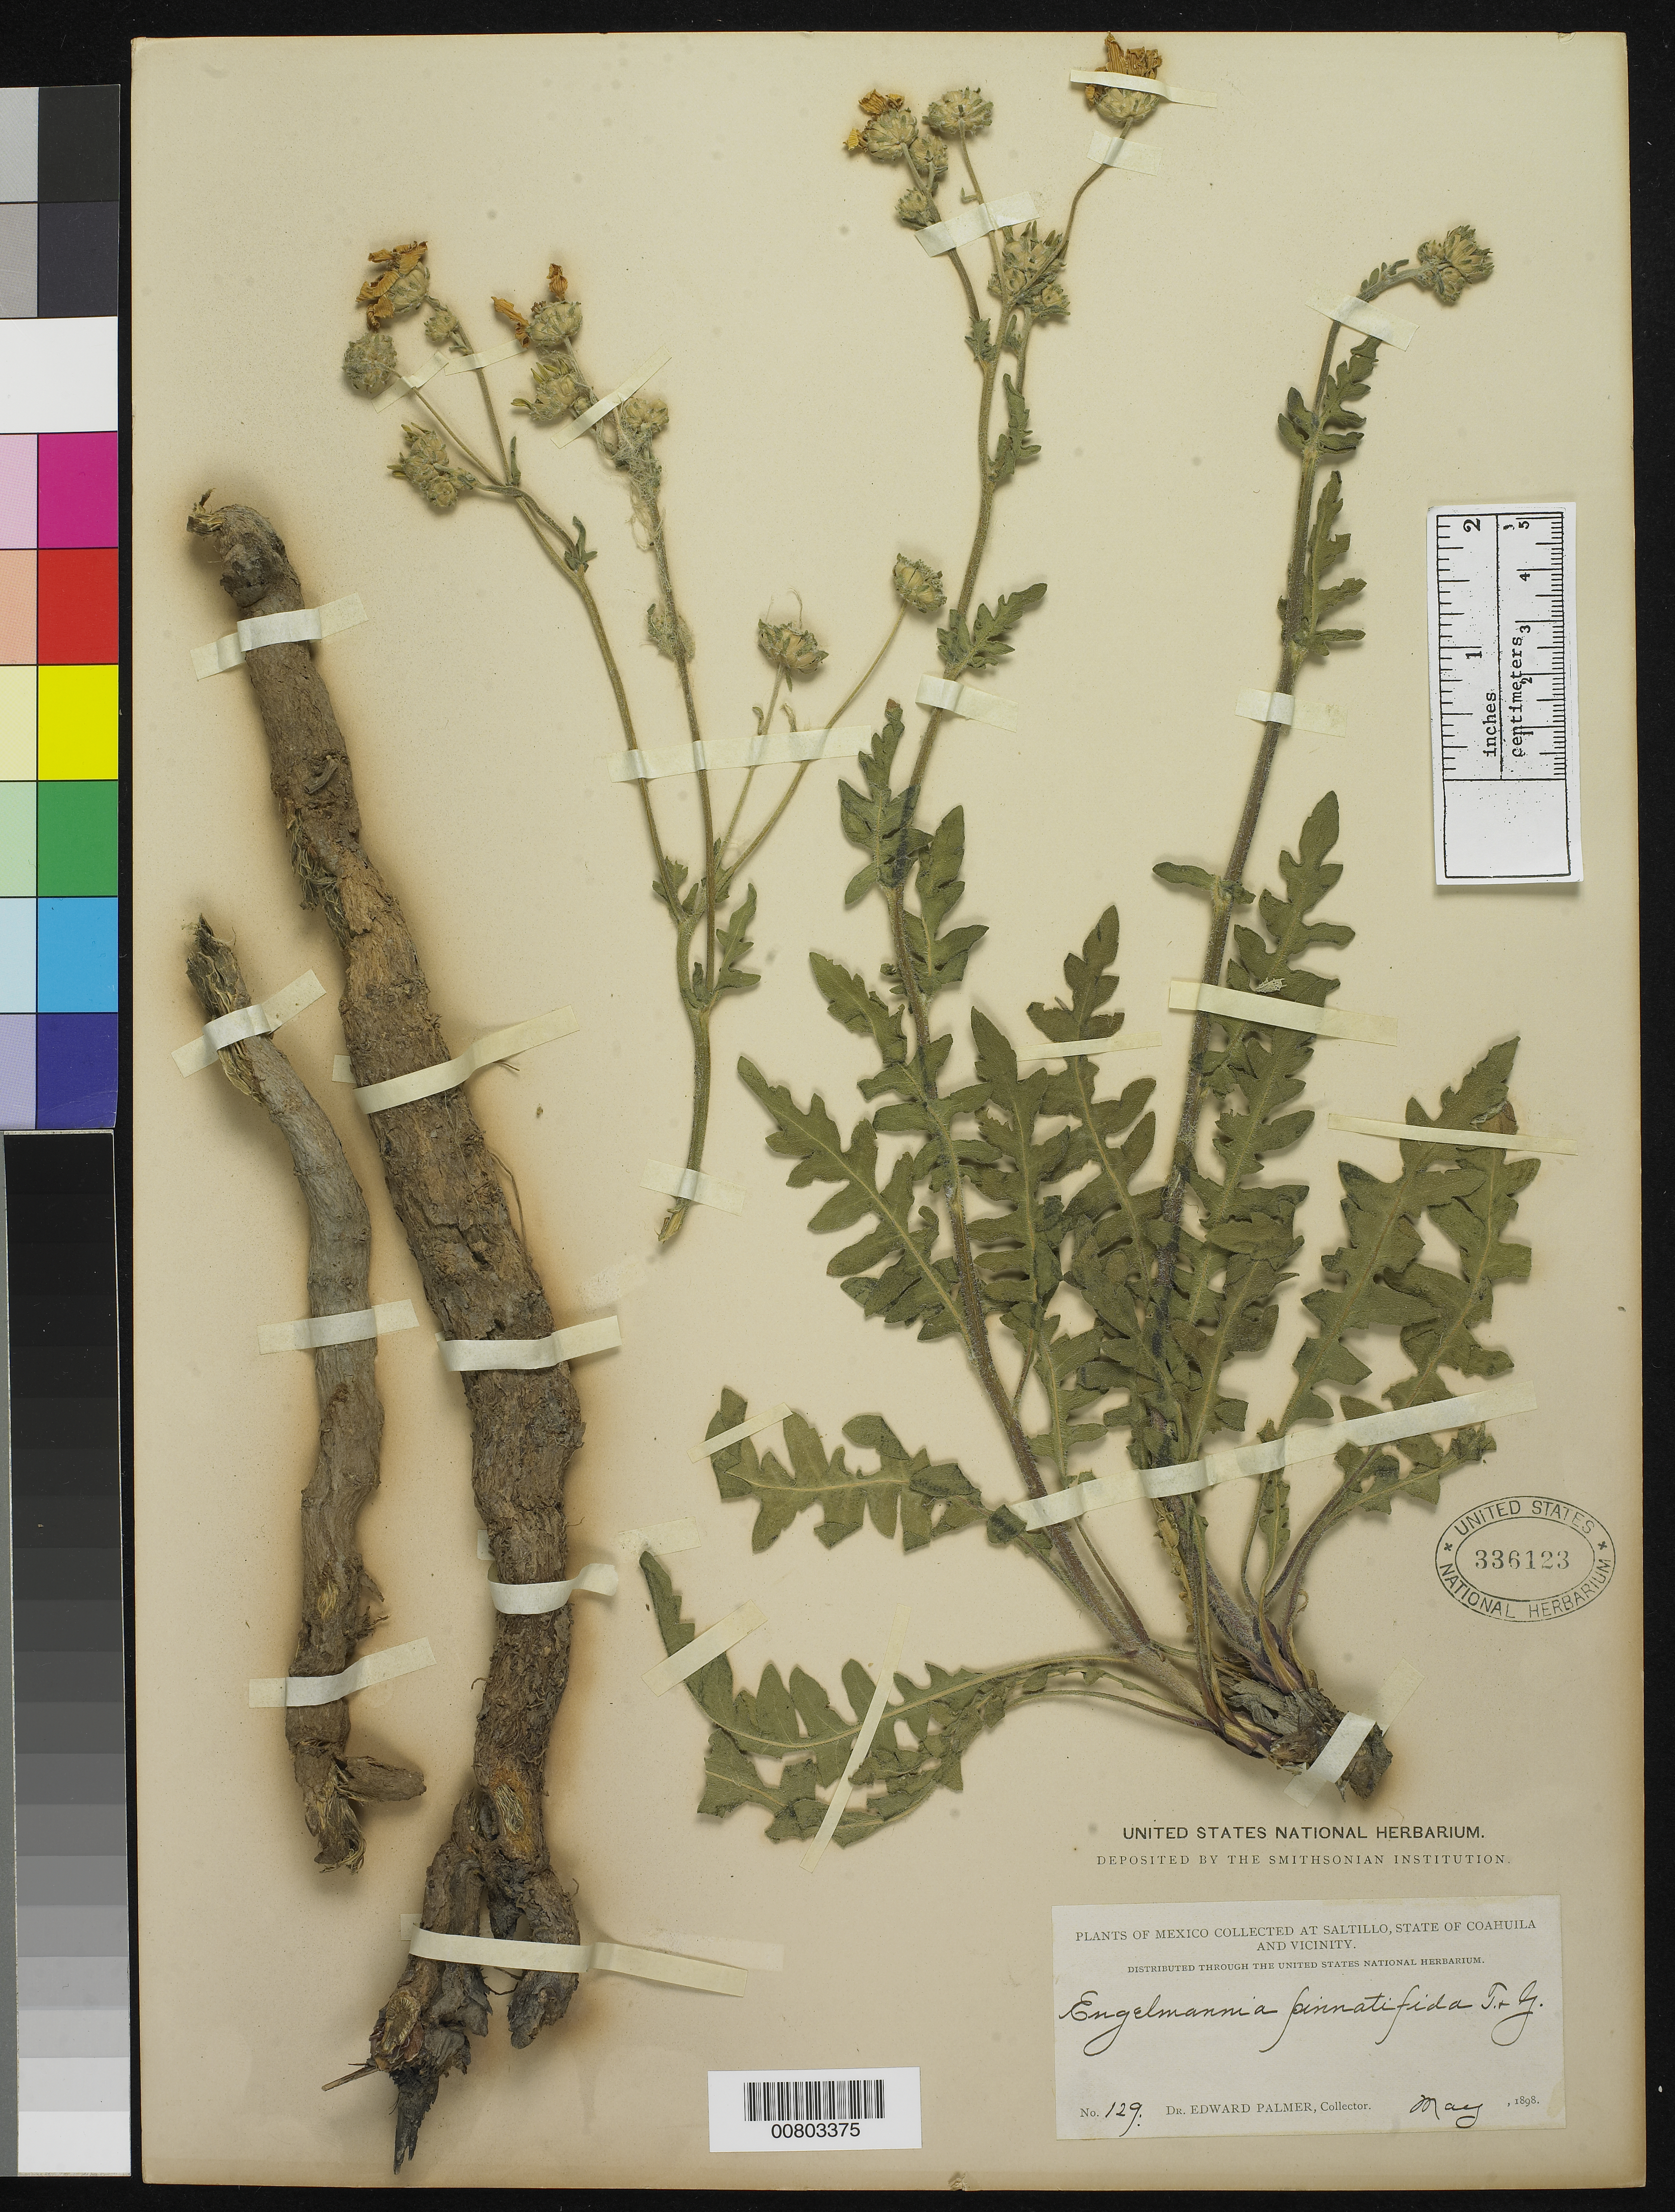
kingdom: Plantae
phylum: Tracheophyta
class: Magnoliopsida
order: Asterales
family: Asteraceae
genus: Engelmannia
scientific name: Engelmannia pinnatifida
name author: Torr. & A. Gray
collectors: E. Palmer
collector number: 129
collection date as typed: May 1898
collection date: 1898-05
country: Mexico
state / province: Coahuila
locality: Saltillo, Coahuila and vicinity.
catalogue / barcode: US 336123